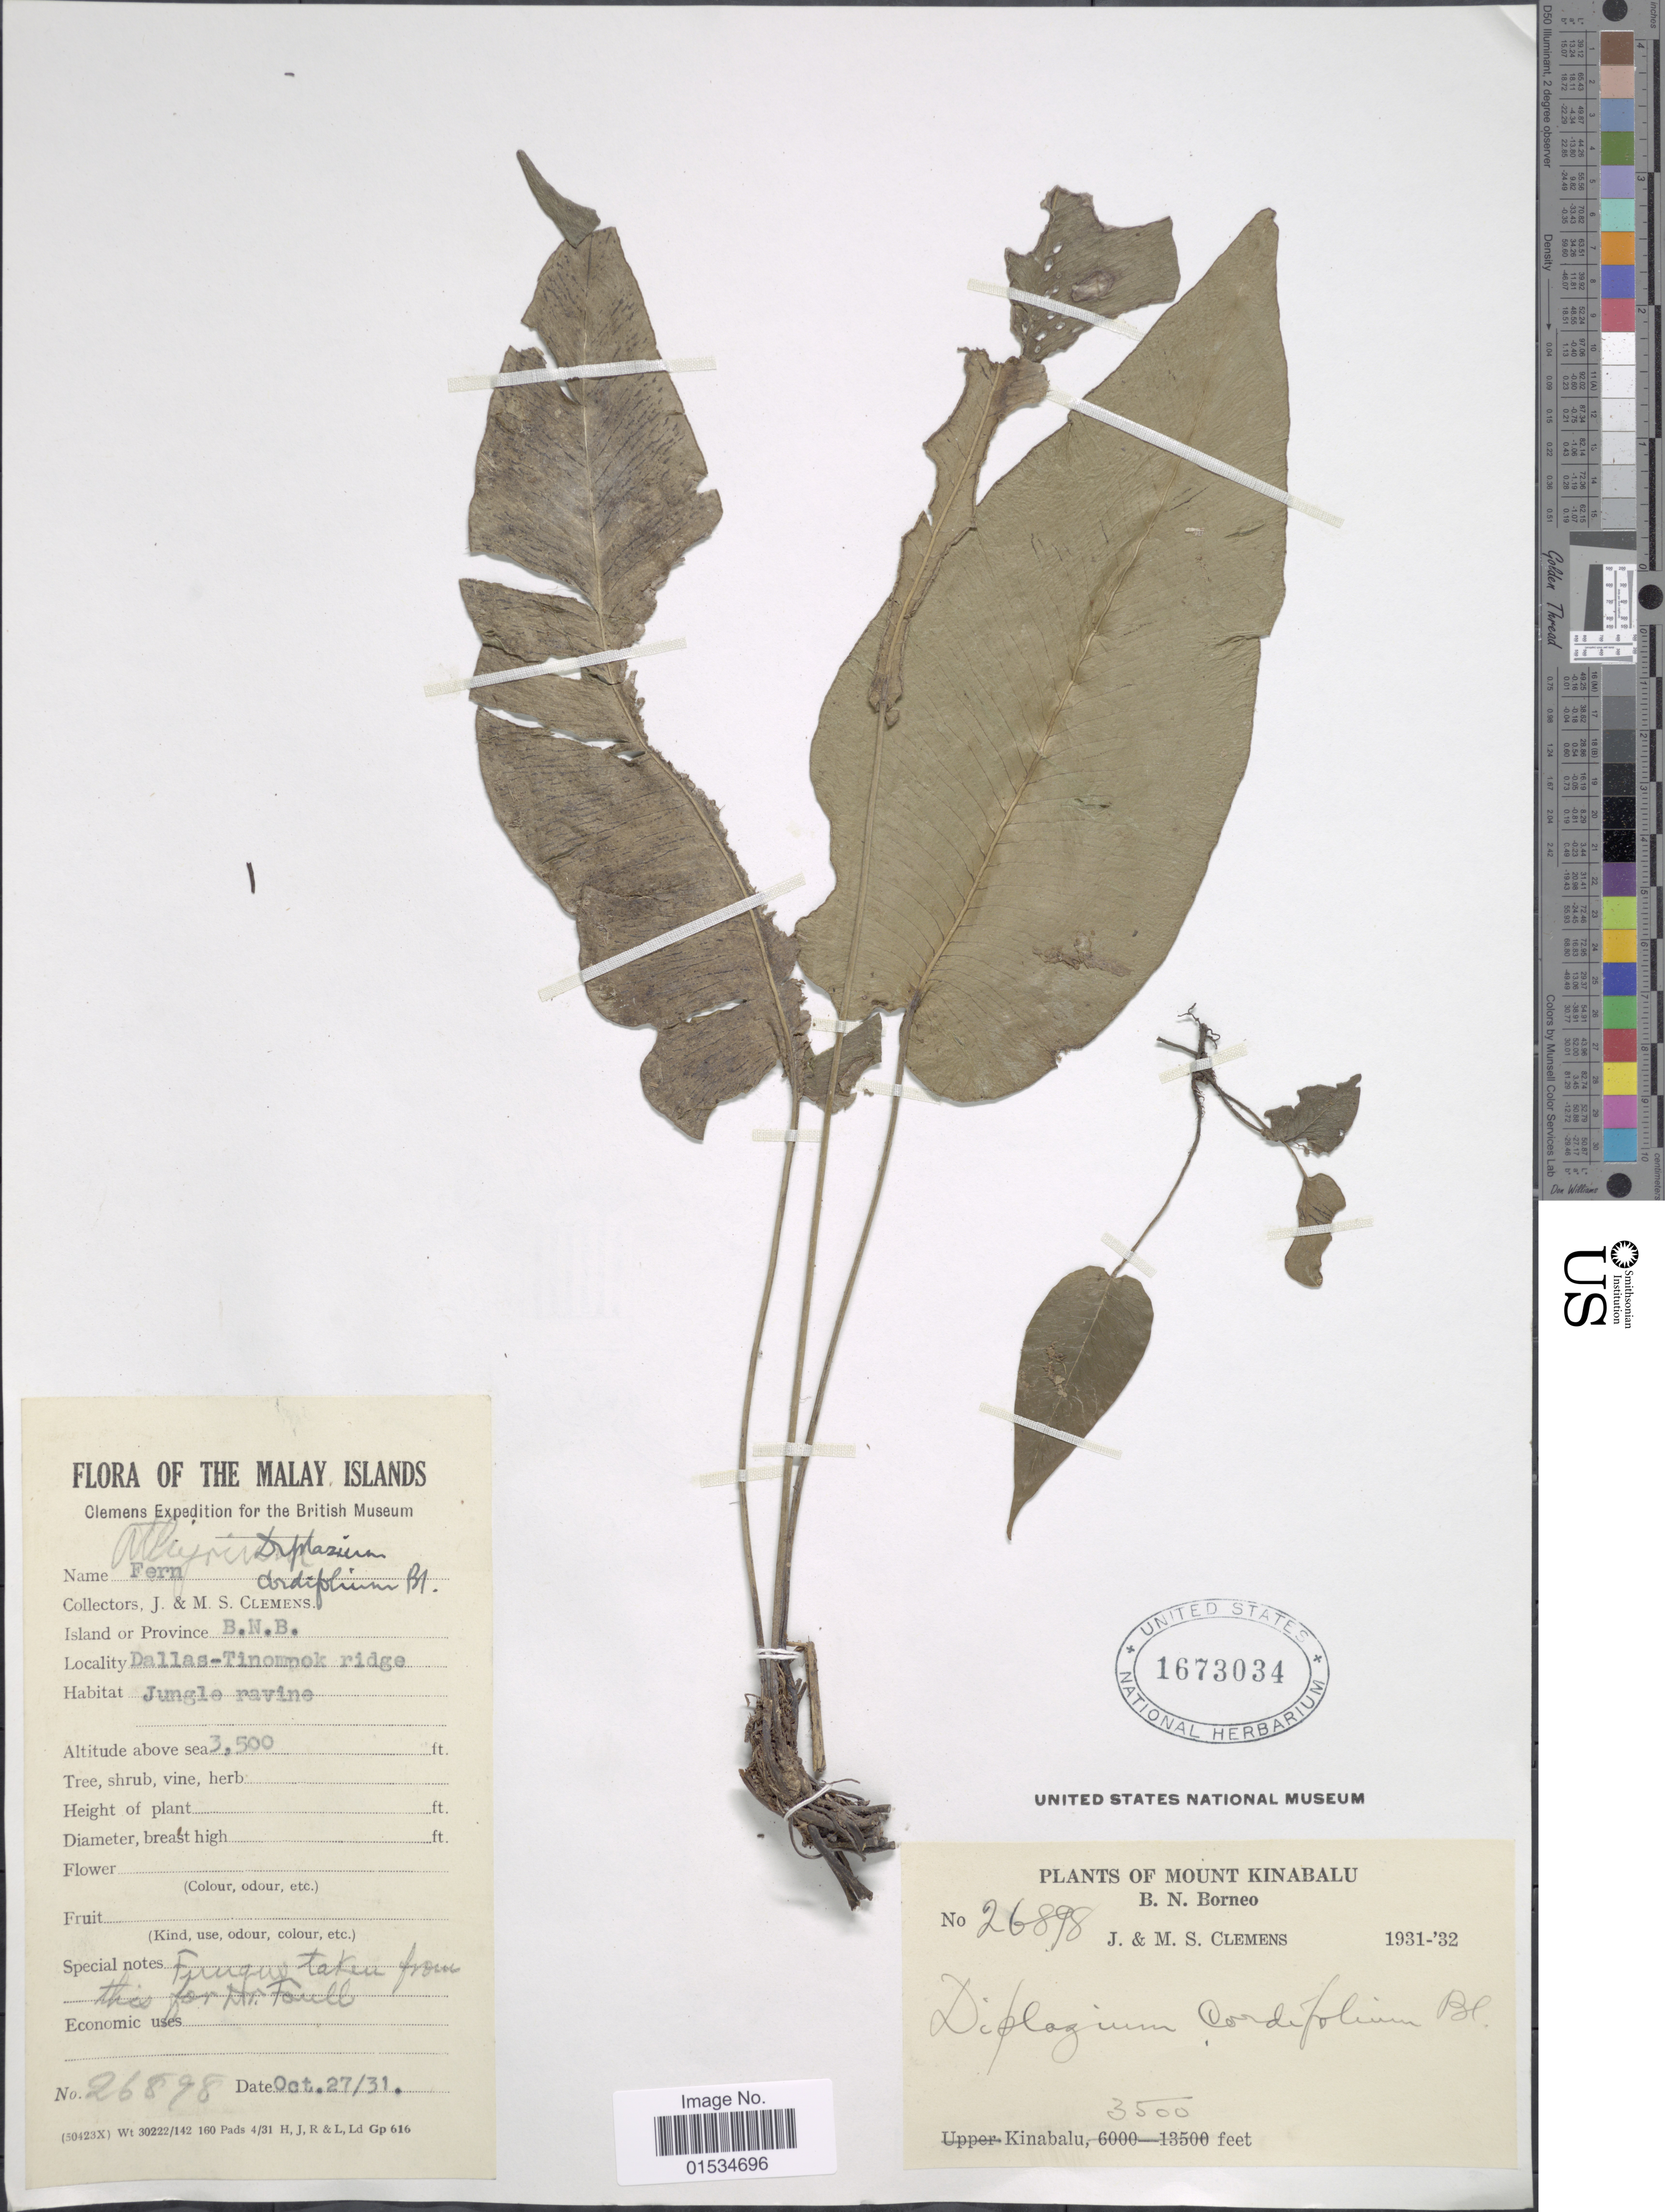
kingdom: Plantae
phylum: Tracheophyta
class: Polypodiopsida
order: Polypodiales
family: Athyriaceae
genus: Diplazium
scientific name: Diplazium cordifolium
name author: Blume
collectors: J. Clemens & M. S. Clemens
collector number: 26898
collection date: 1931-10-27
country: Malaysia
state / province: Sabah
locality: Mount Kinabalu, B.N. Borneo, Dallas-Tenompok ridge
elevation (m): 1067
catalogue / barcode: US 1673034